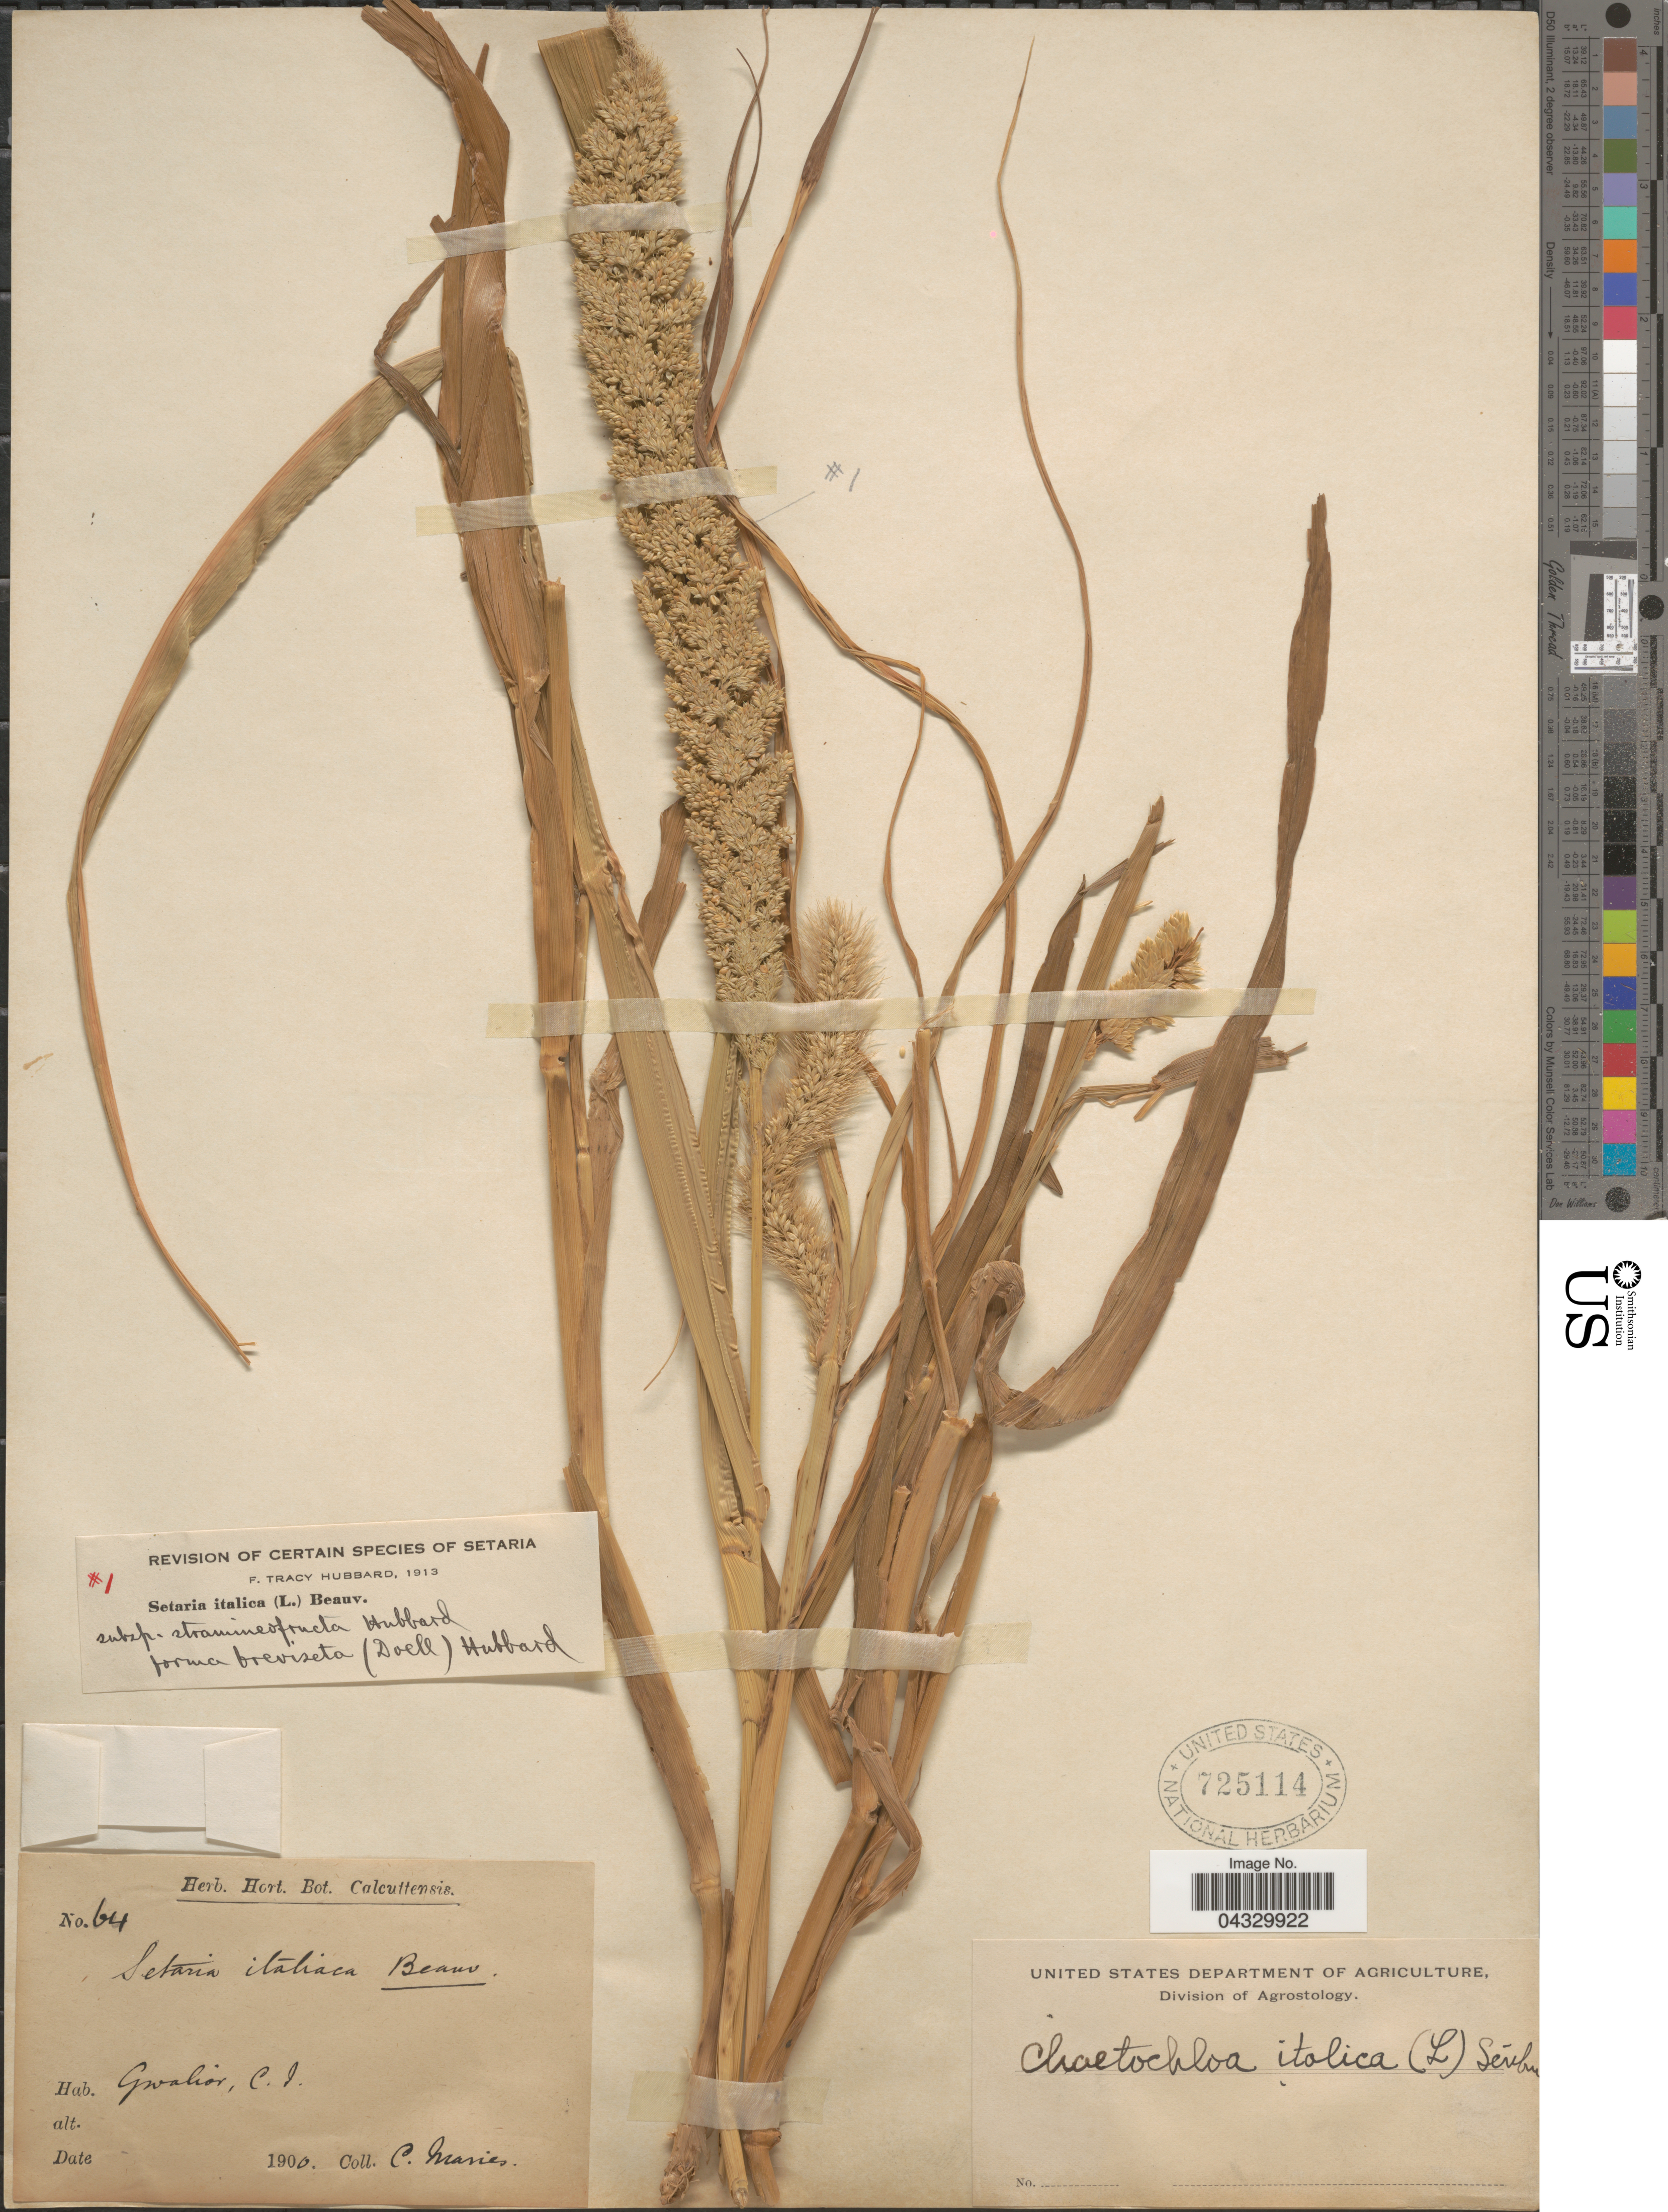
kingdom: Plantae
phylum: Tracheophyta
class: Liliopsida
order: Poales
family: Poaceae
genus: Setaria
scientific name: Setaria italica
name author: (L.) P. Beauv.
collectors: C. Maries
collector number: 64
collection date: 1900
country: India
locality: Gwalior, C. I.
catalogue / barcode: US 725114